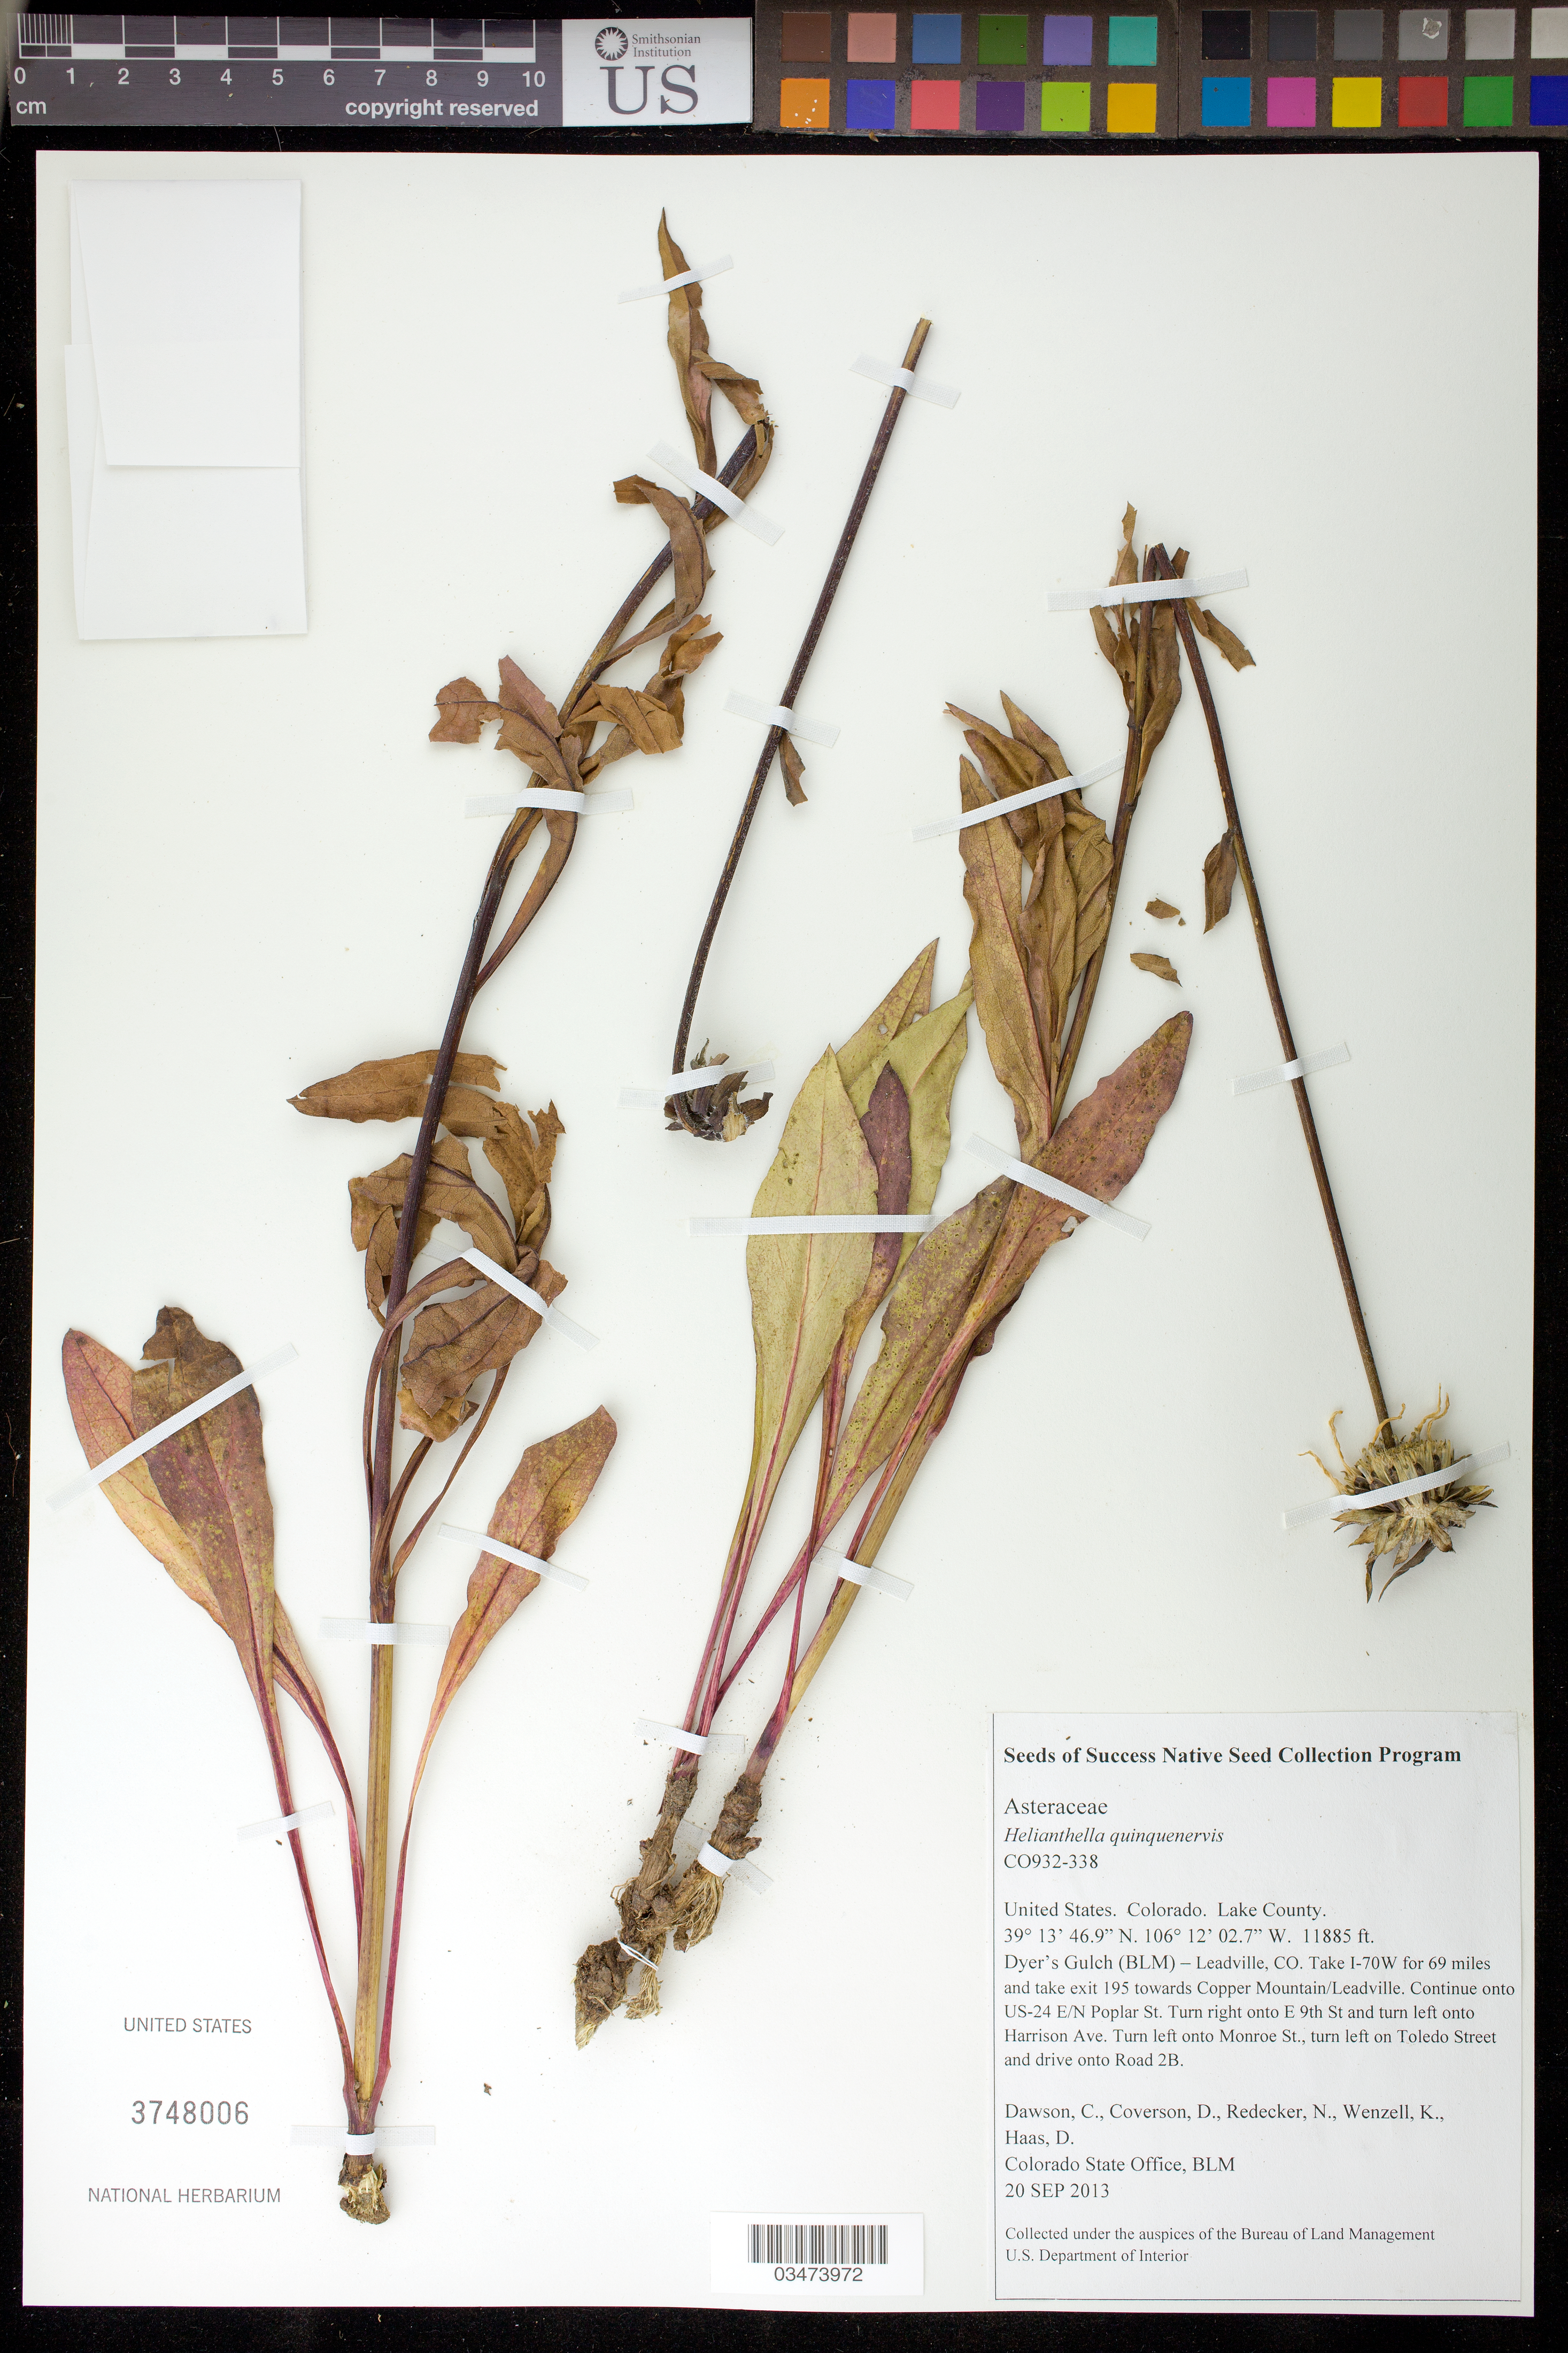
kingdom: Plantae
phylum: Tracheophyta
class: Magnoliopsida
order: Asterales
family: Asteraceae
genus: Helianthella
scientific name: Helianthella quinquenervis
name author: (Hook.) A. Gray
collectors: C. Dawson, D. Coverson, N. Redecker, K. Wenzell & D. Haas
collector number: CO932-338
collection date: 2013-09-20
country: United States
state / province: Colorado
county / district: Lake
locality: Dyer's Gulch (BLM)-Leadville. Road 2B.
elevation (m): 3623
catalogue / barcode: US 3748006